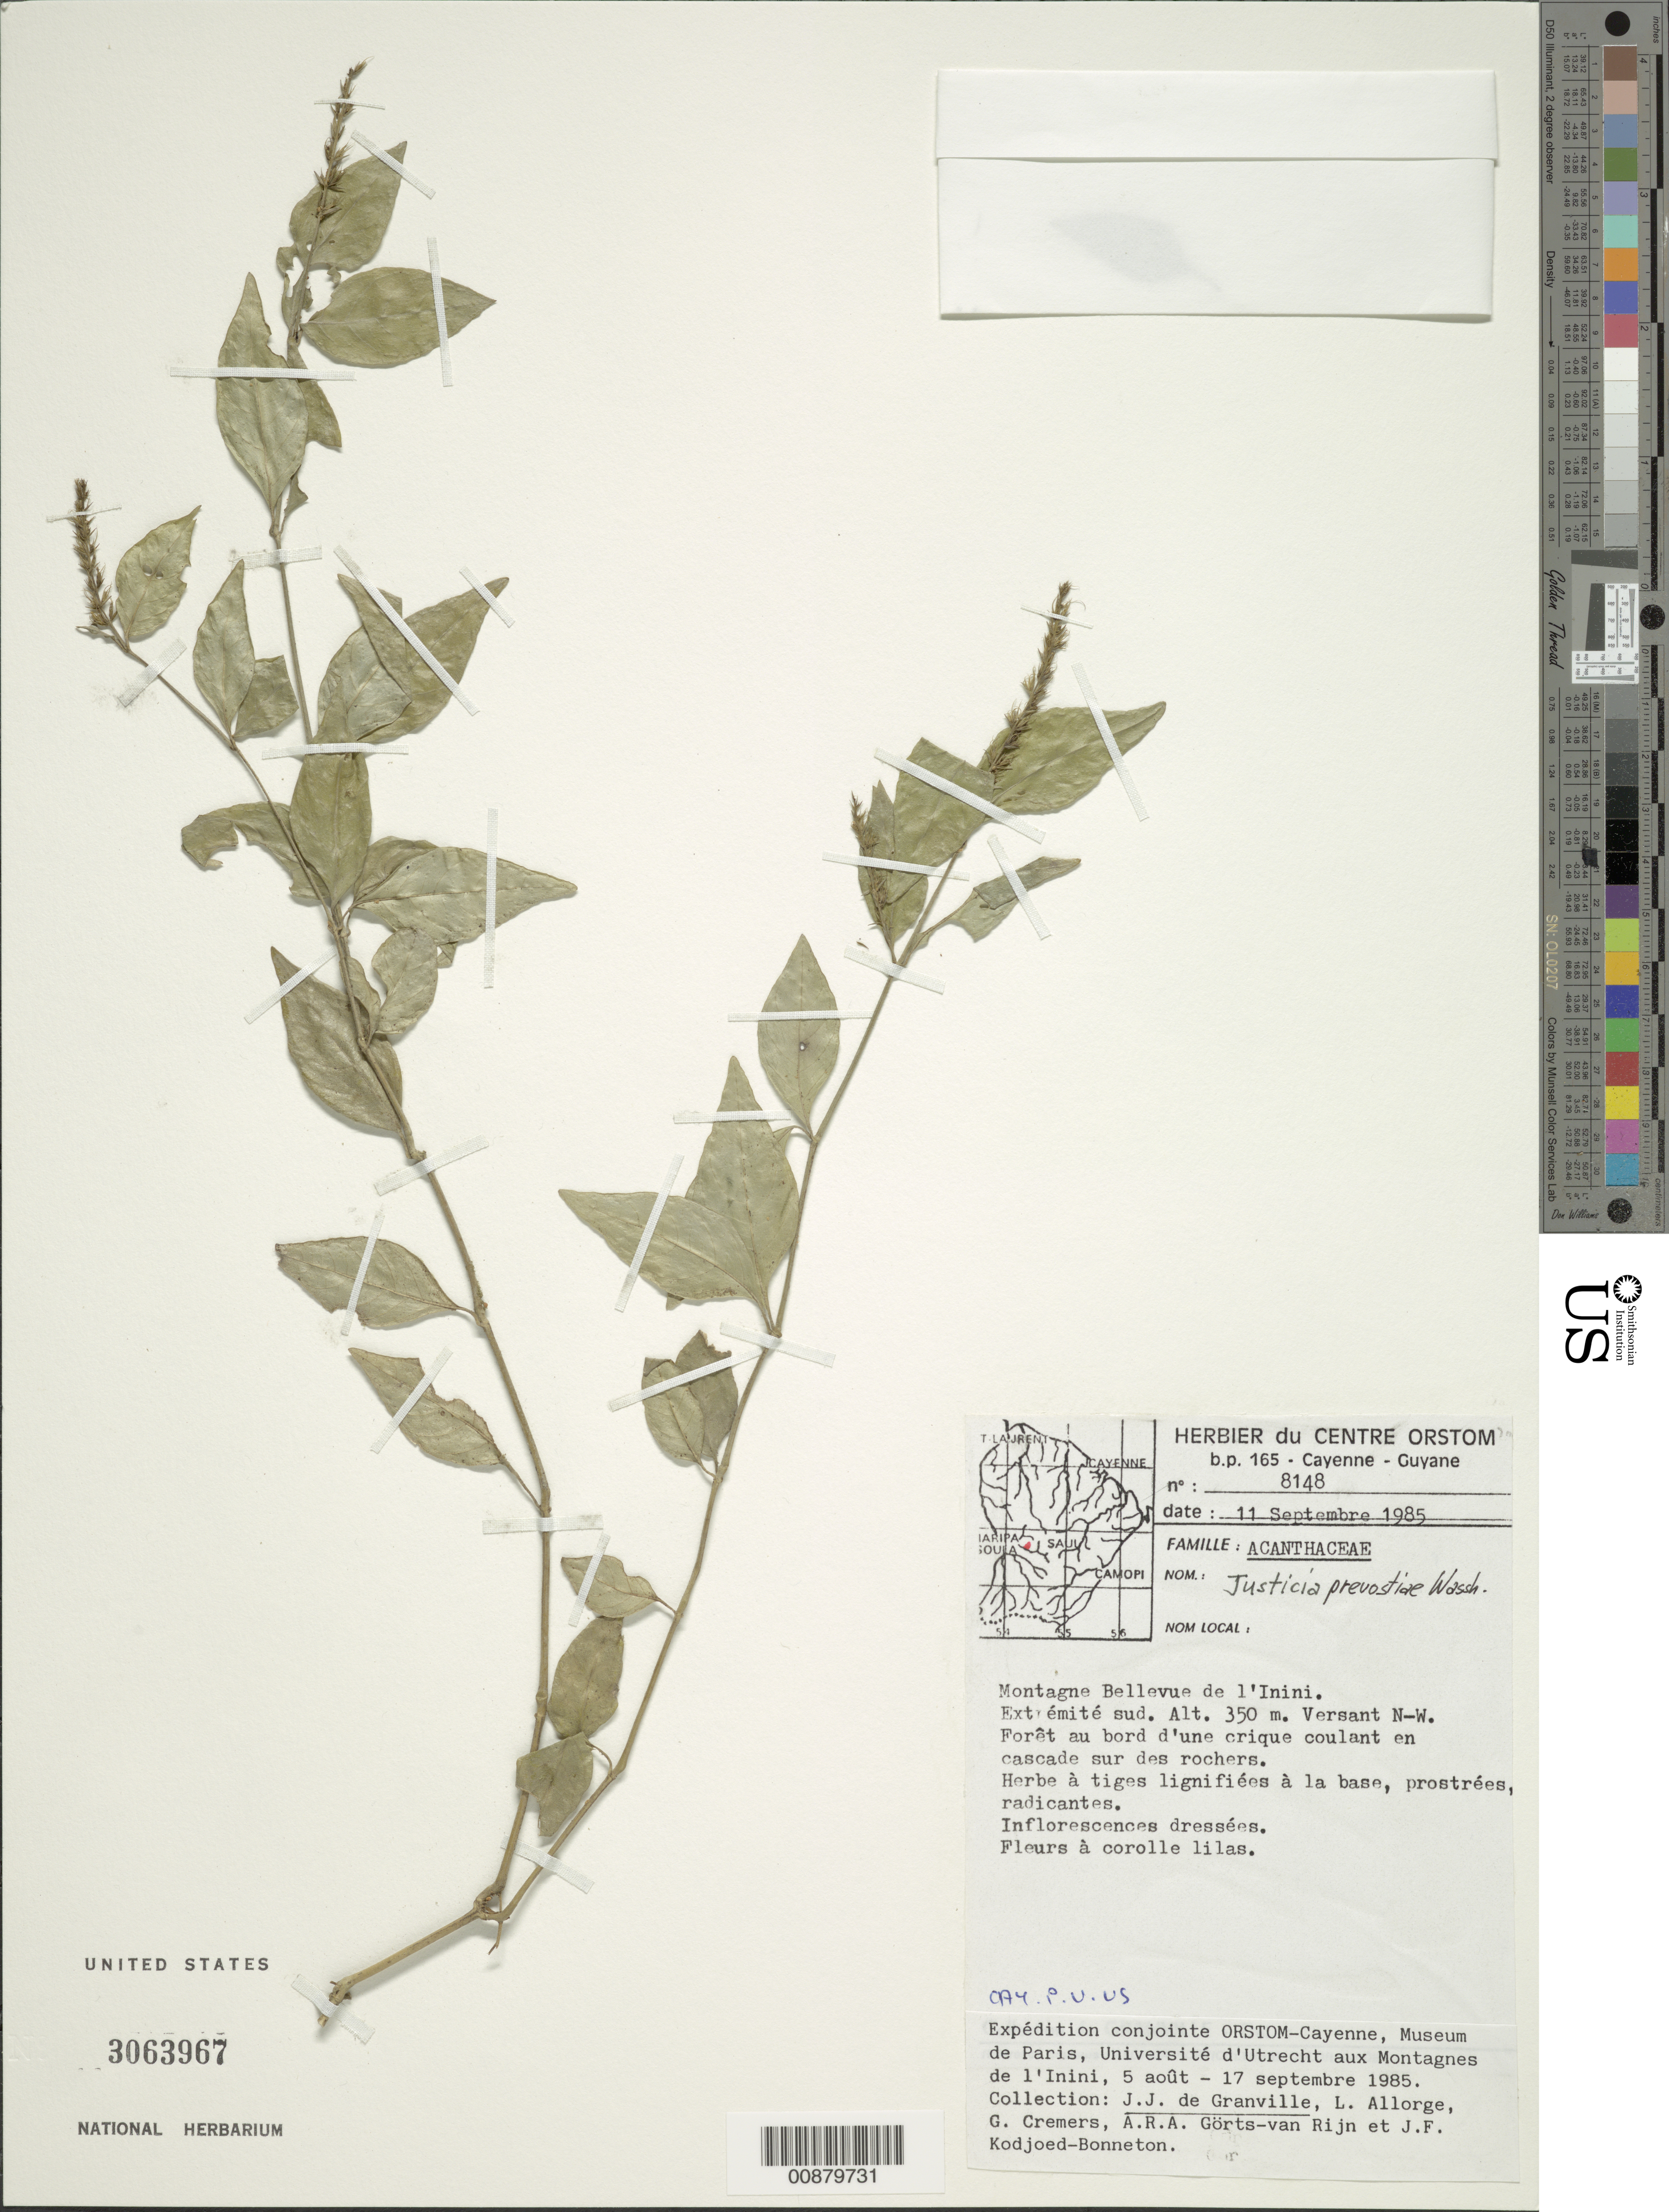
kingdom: Plantae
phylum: Tracheophyta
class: Magnoliopsida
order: Lamiales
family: Acanthaceae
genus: Justicia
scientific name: Justicia prevostiae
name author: Wassh.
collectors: J.-J. de Granville, L. Allorge, G. Cremers, A. .R. A. Görts-van Rijn & J. Kodjoed-Bonneton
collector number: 8148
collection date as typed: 11-Sep-85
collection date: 1985-09-11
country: French Guiana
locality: Montagnes Bellevue de l'Inini, extrémité sud, versant NW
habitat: Forêt au bord d'une crique coulant en cascade sur des rochers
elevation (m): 350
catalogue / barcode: US 3063967